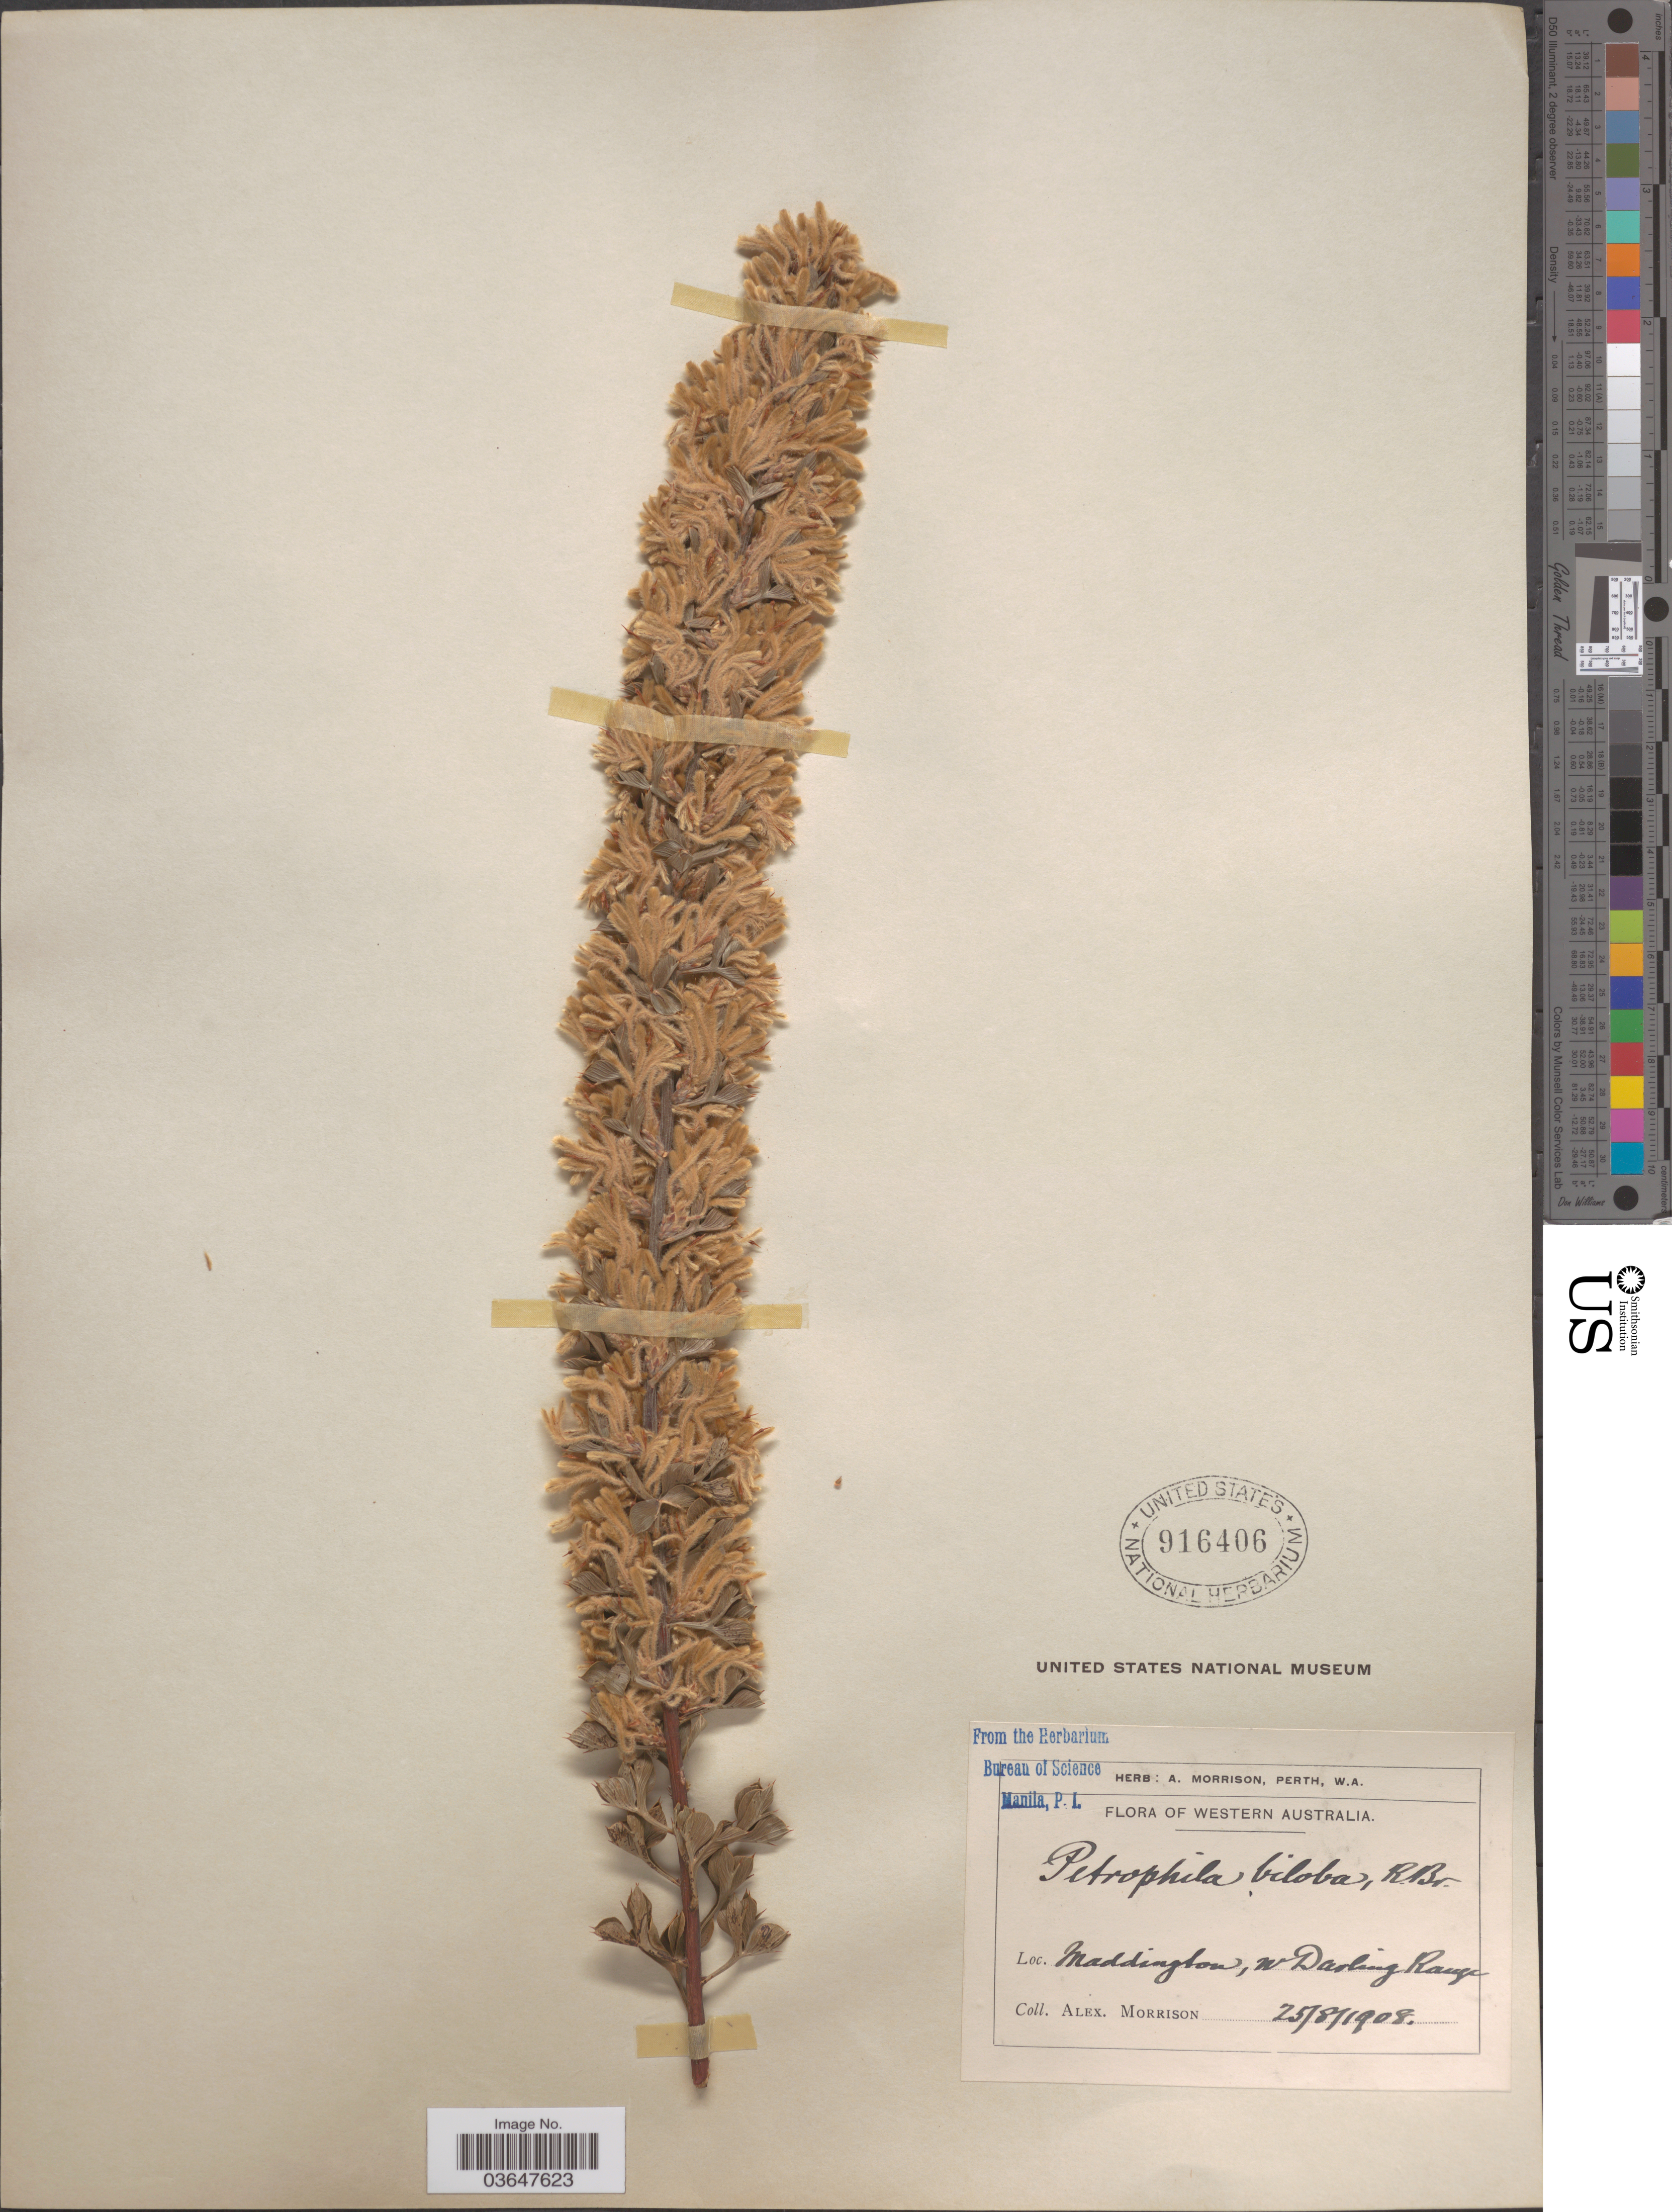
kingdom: Plantae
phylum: Tracheophyta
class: Magnoliopsida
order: Proteales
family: Proteaceae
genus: Petrophile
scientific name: Petrophile biloba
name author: Rydb.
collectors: A. Morrison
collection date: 1908-08-25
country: Australia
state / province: Western Australia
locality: Maddington, nr Darling Range.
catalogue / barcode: US 916406